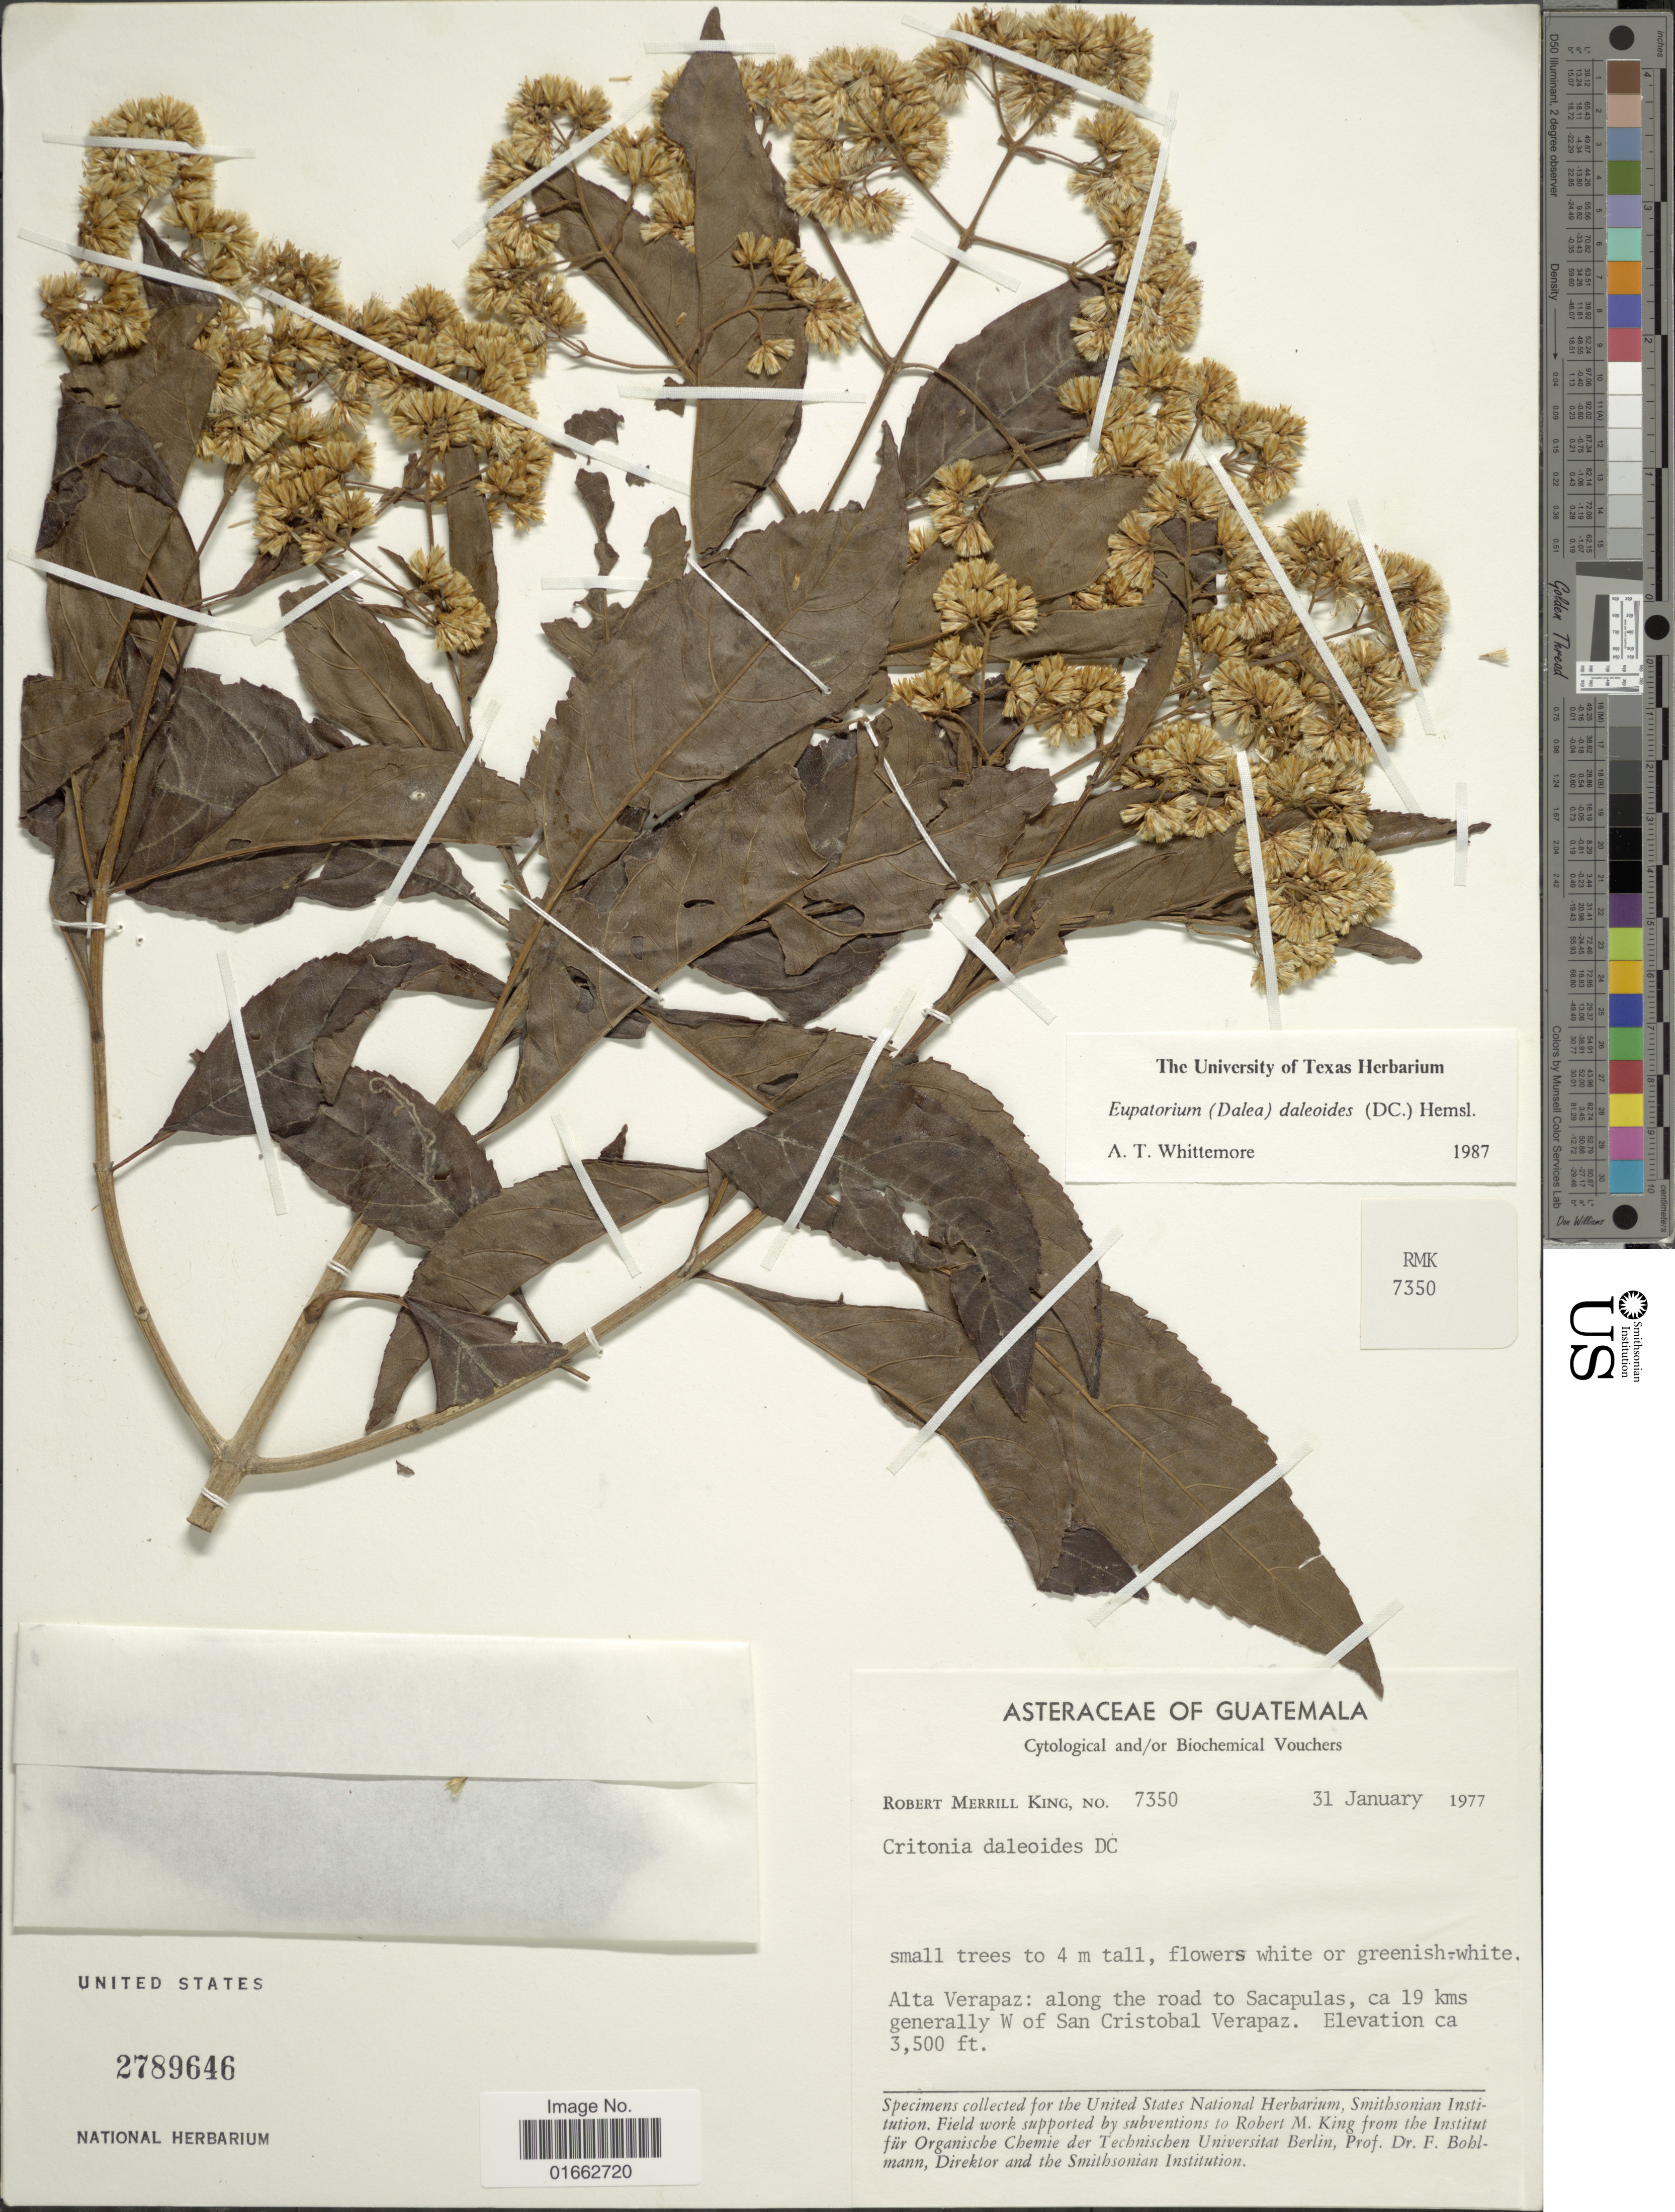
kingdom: Plantae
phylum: Tracheophyta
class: Magnoliopsida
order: Asterales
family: Asteraceae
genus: Critonia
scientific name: Critonia daleoides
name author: DC.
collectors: R. M. King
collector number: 7350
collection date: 1977-01-31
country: Guatemala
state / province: Alta Verapaz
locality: Along the road to Sacapulas, ca 19 kms generally W of San Cristobal Verapaz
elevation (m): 1067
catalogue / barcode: US 2789646